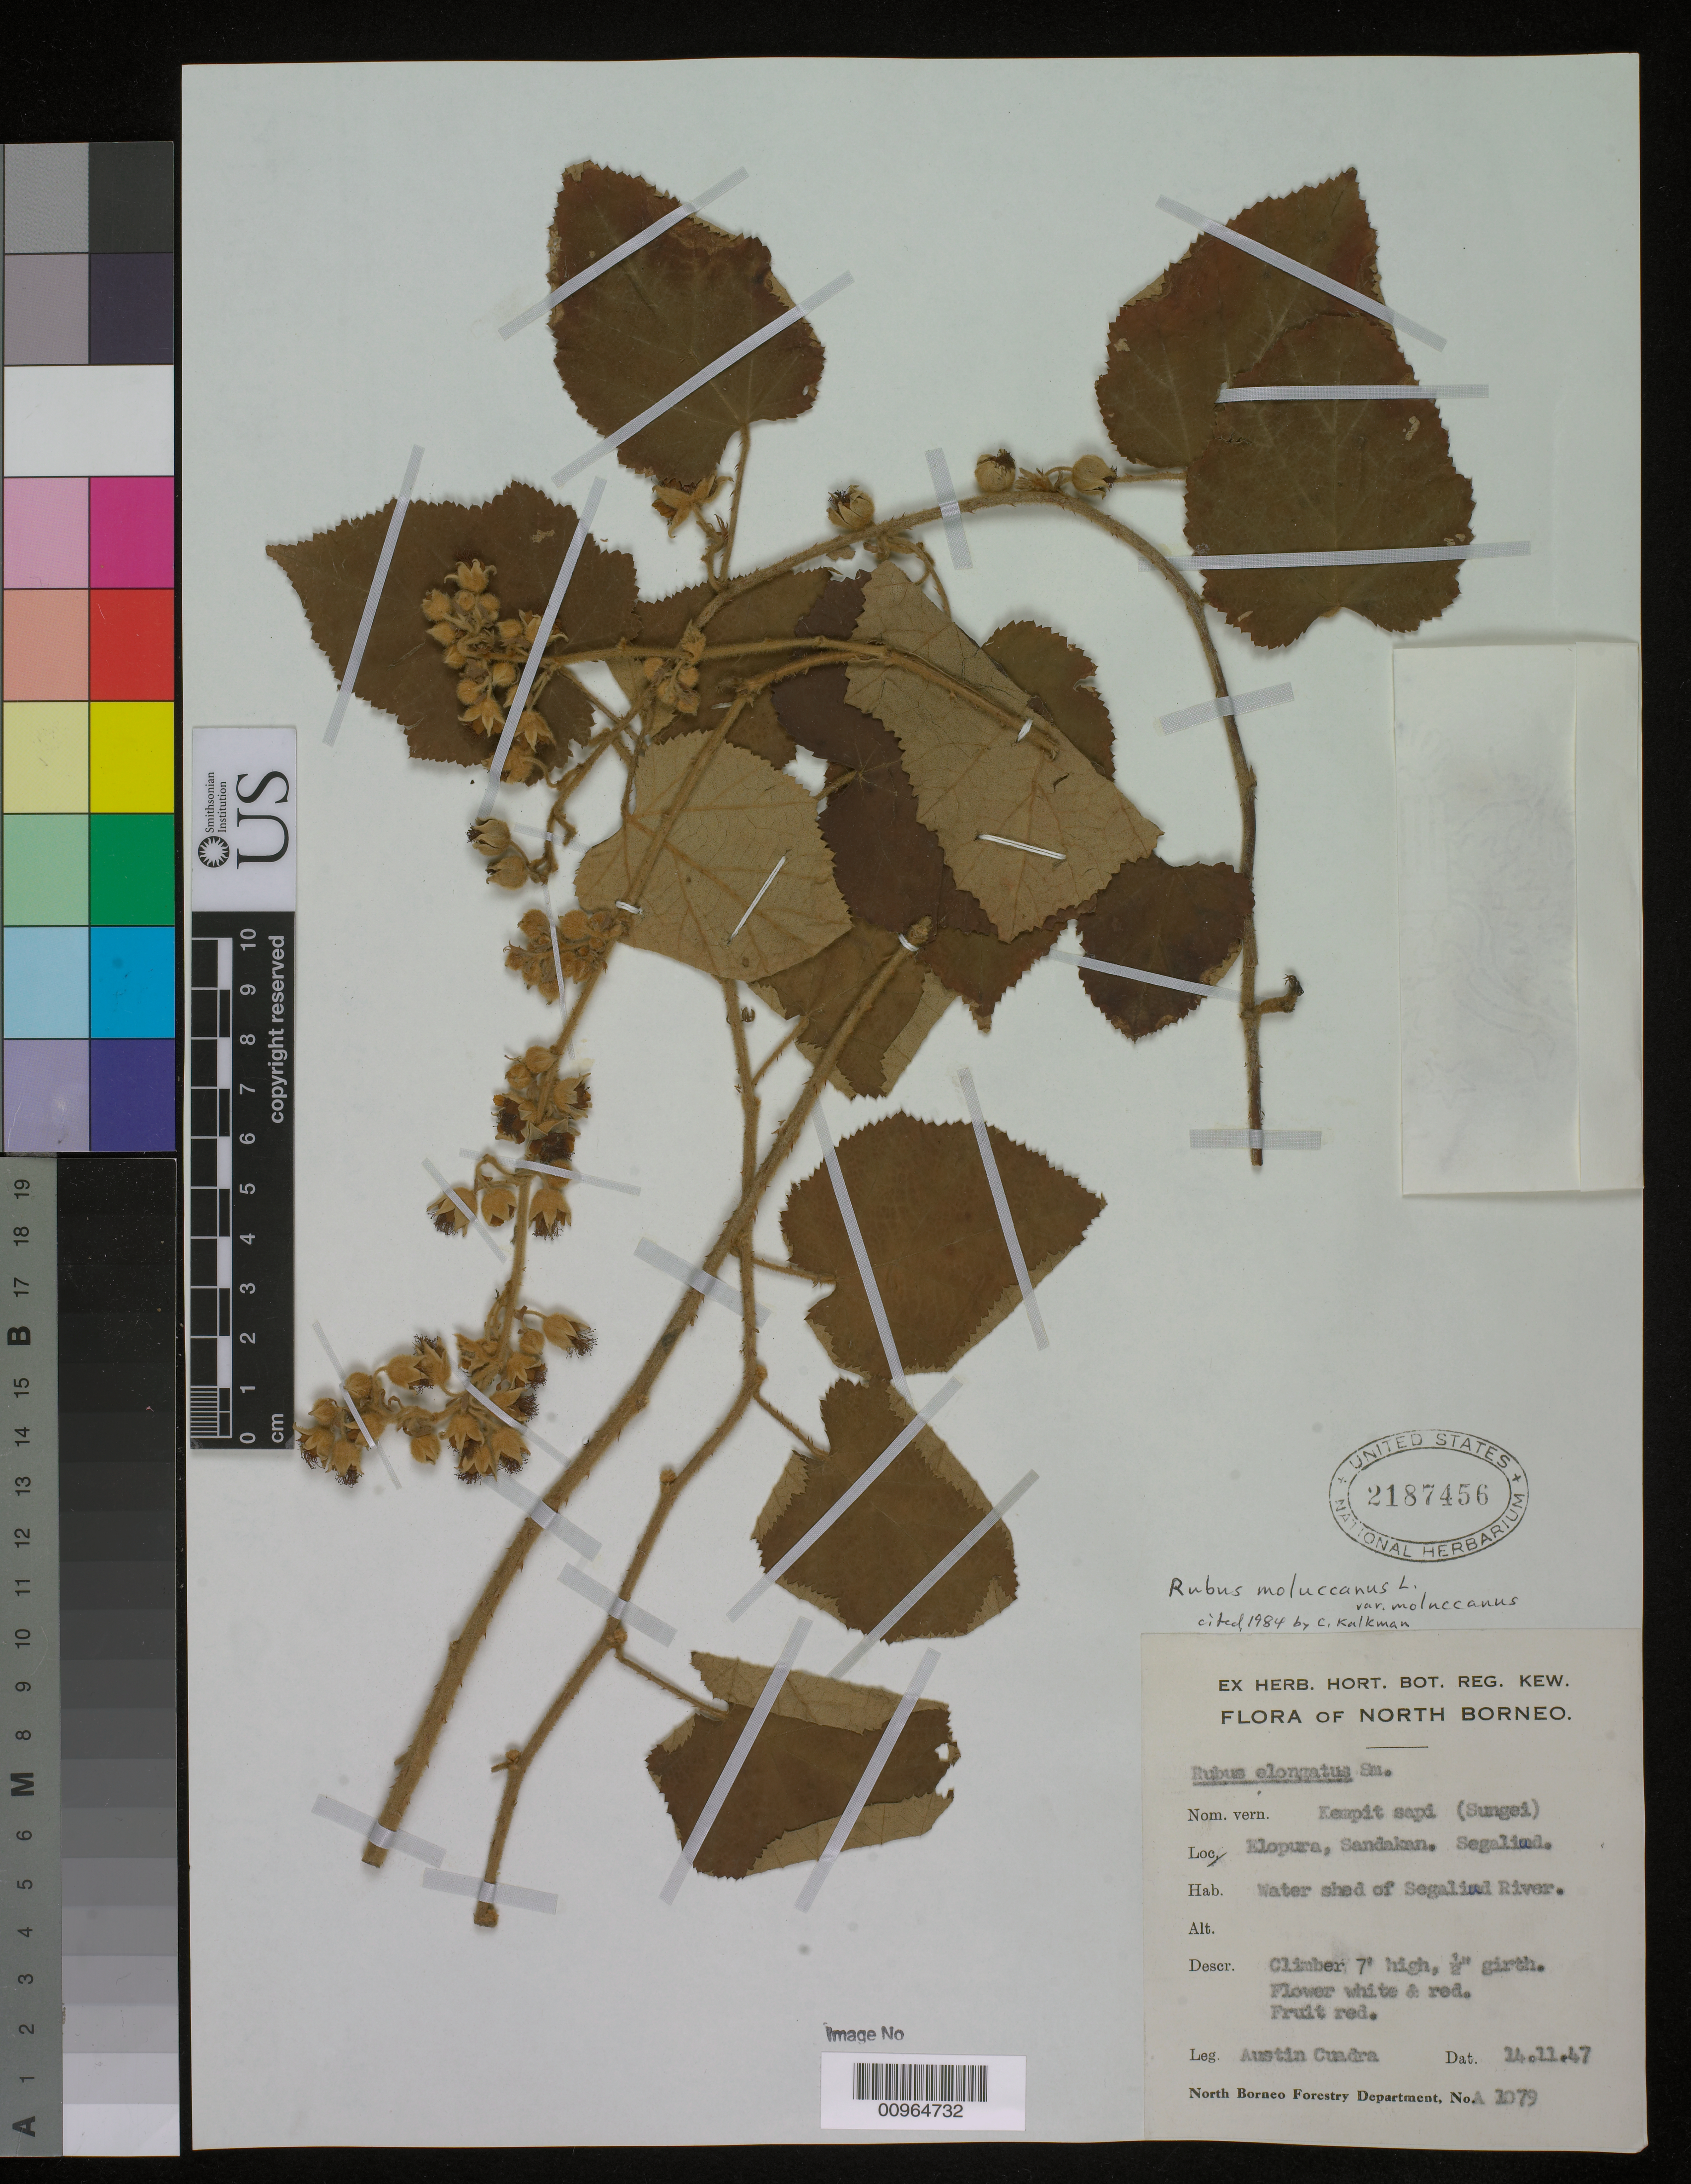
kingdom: Plantae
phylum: Tracheophyta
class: Magnoliopsida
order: Rosales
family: Rosaceae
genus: Rubus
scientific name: Rubus moluccanus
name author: L.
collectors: A. Cuadra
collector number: A 1079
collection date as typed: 14 Nov 1947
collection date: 1947-11-14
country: Indonesia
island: Borneo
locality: Elopura, Sandakan. Segalind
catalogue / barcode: US 2187456